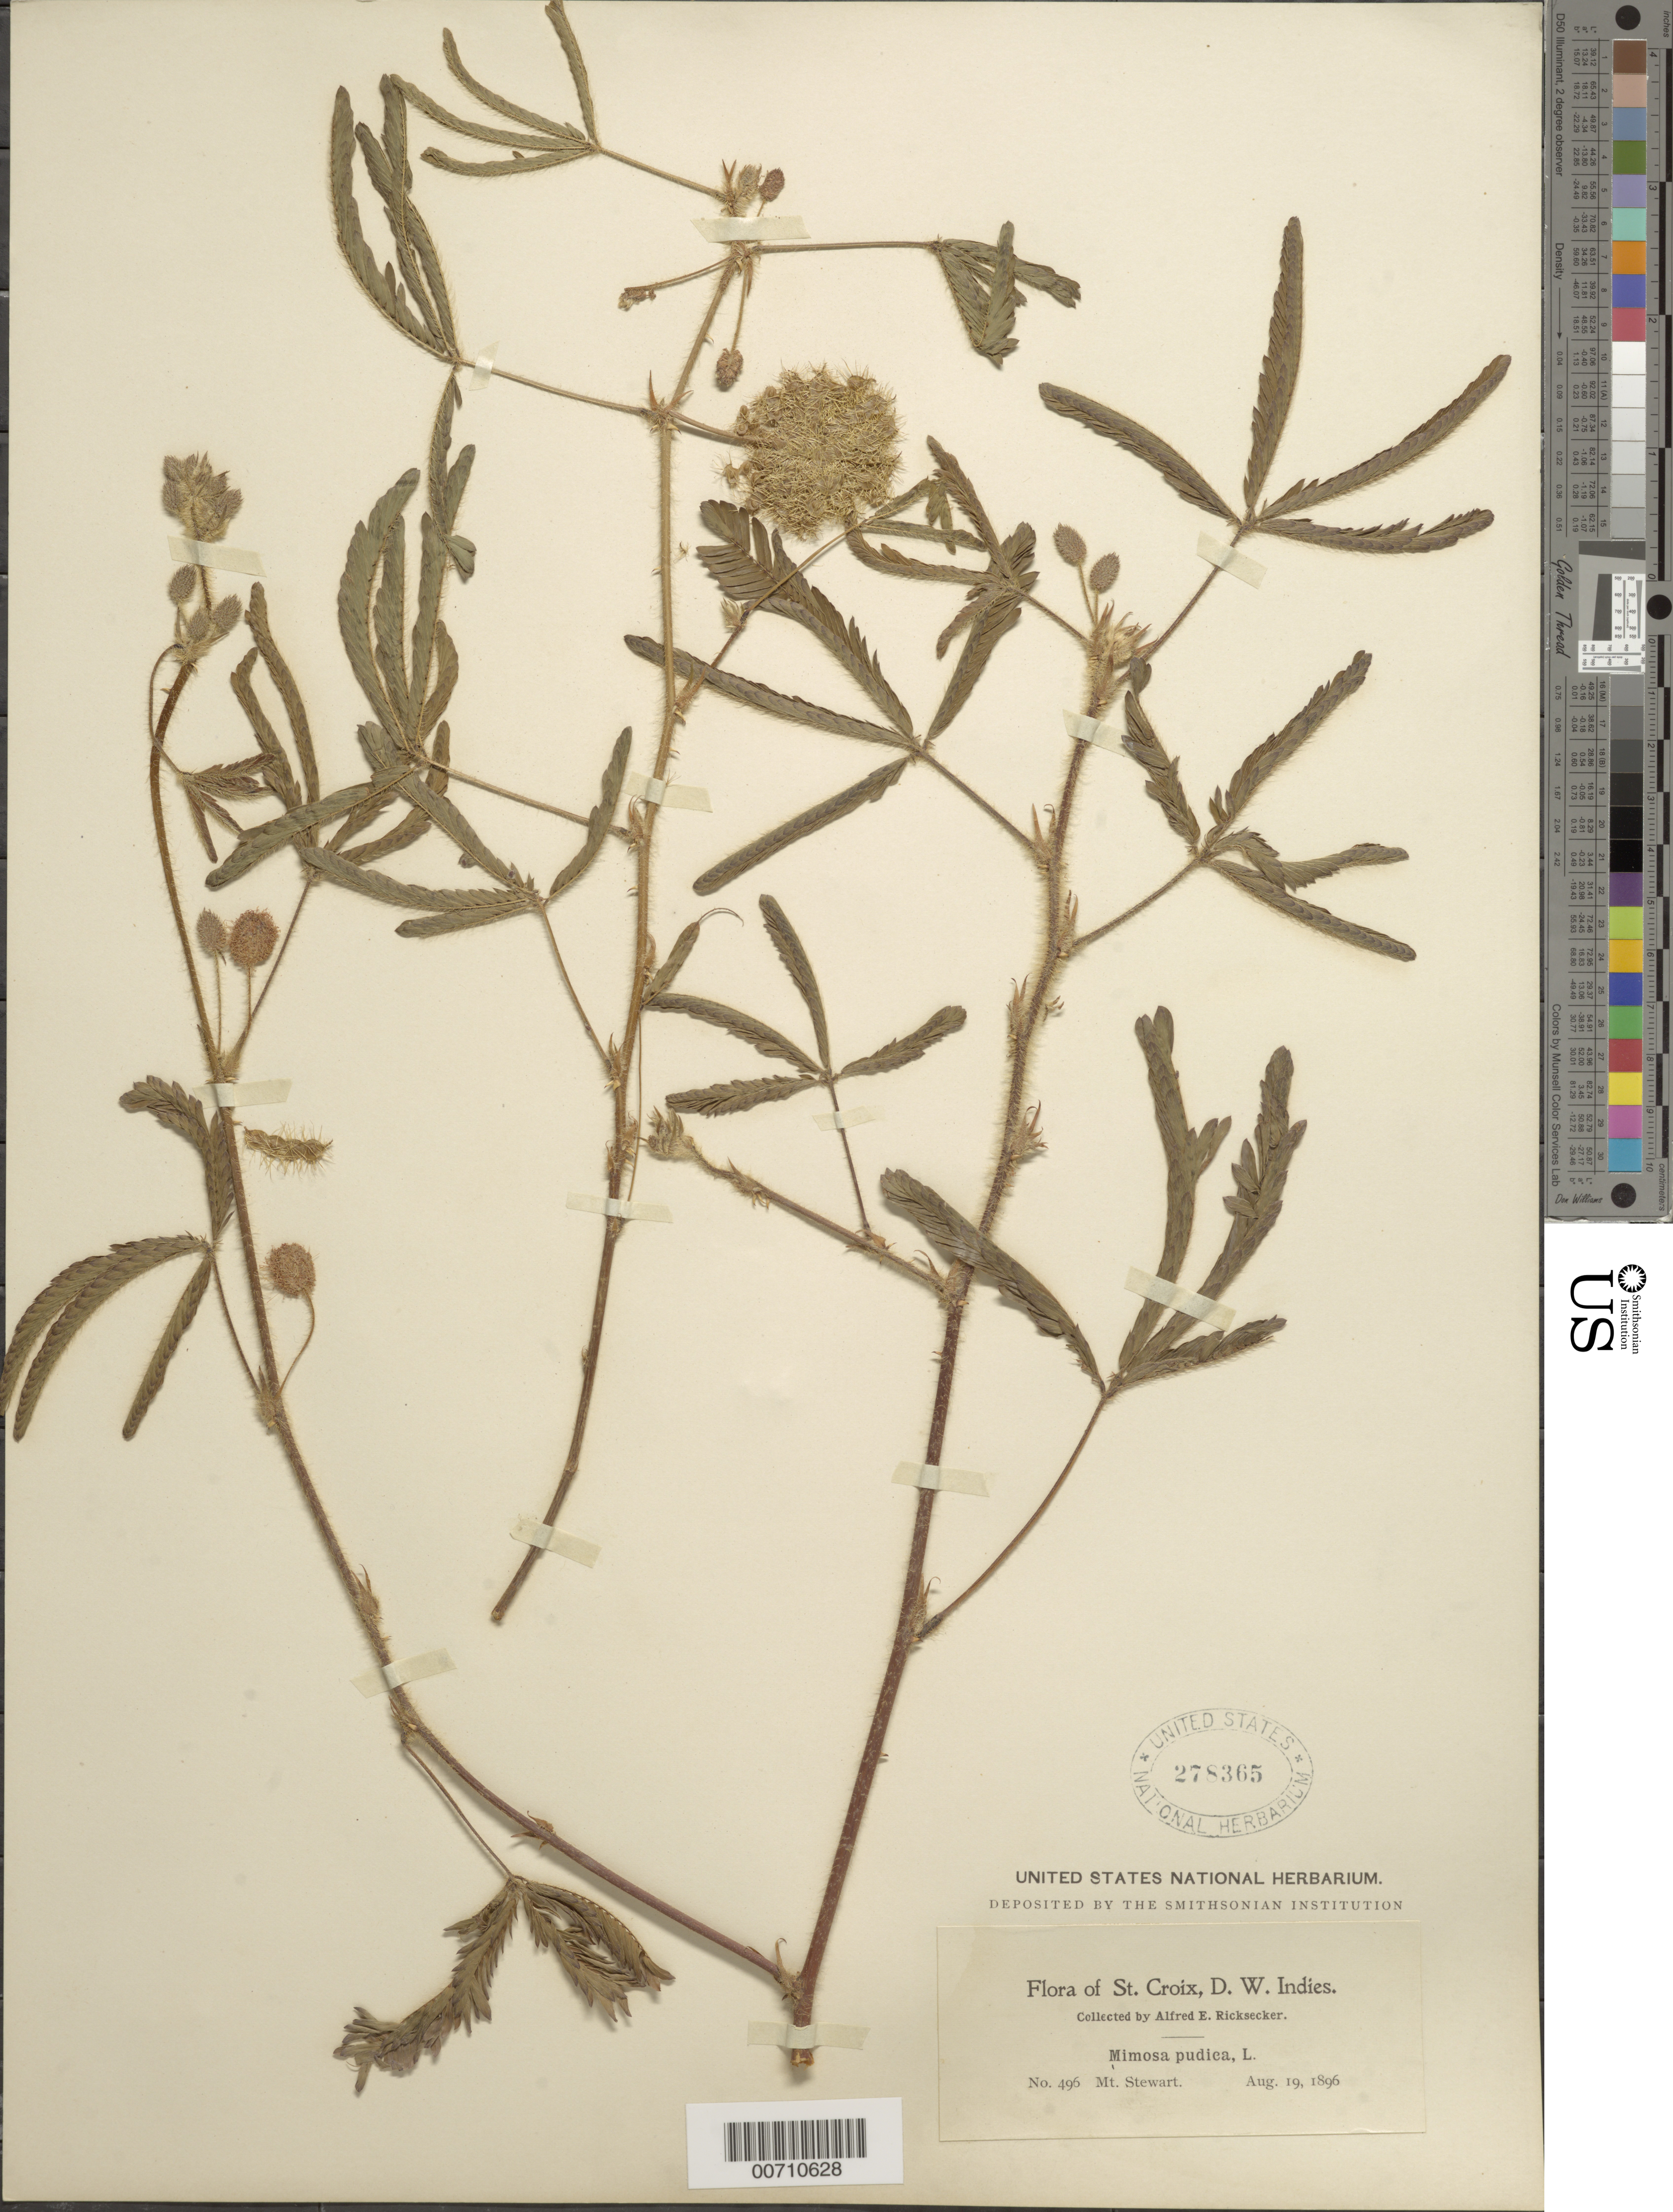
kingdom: Plantae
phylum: Tracheophyta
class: Magnoliopsida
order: Fabales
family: Fabaceae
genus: Mimosa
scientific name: Mimosa pudica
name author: L.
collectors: A. E. Ricksecker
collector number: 496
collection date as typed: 19 Aug 1896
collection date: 1896-08-19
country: U.S. Virgin Islands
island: St. Croix Island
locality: Mt. Stewart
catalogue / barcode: US 278365